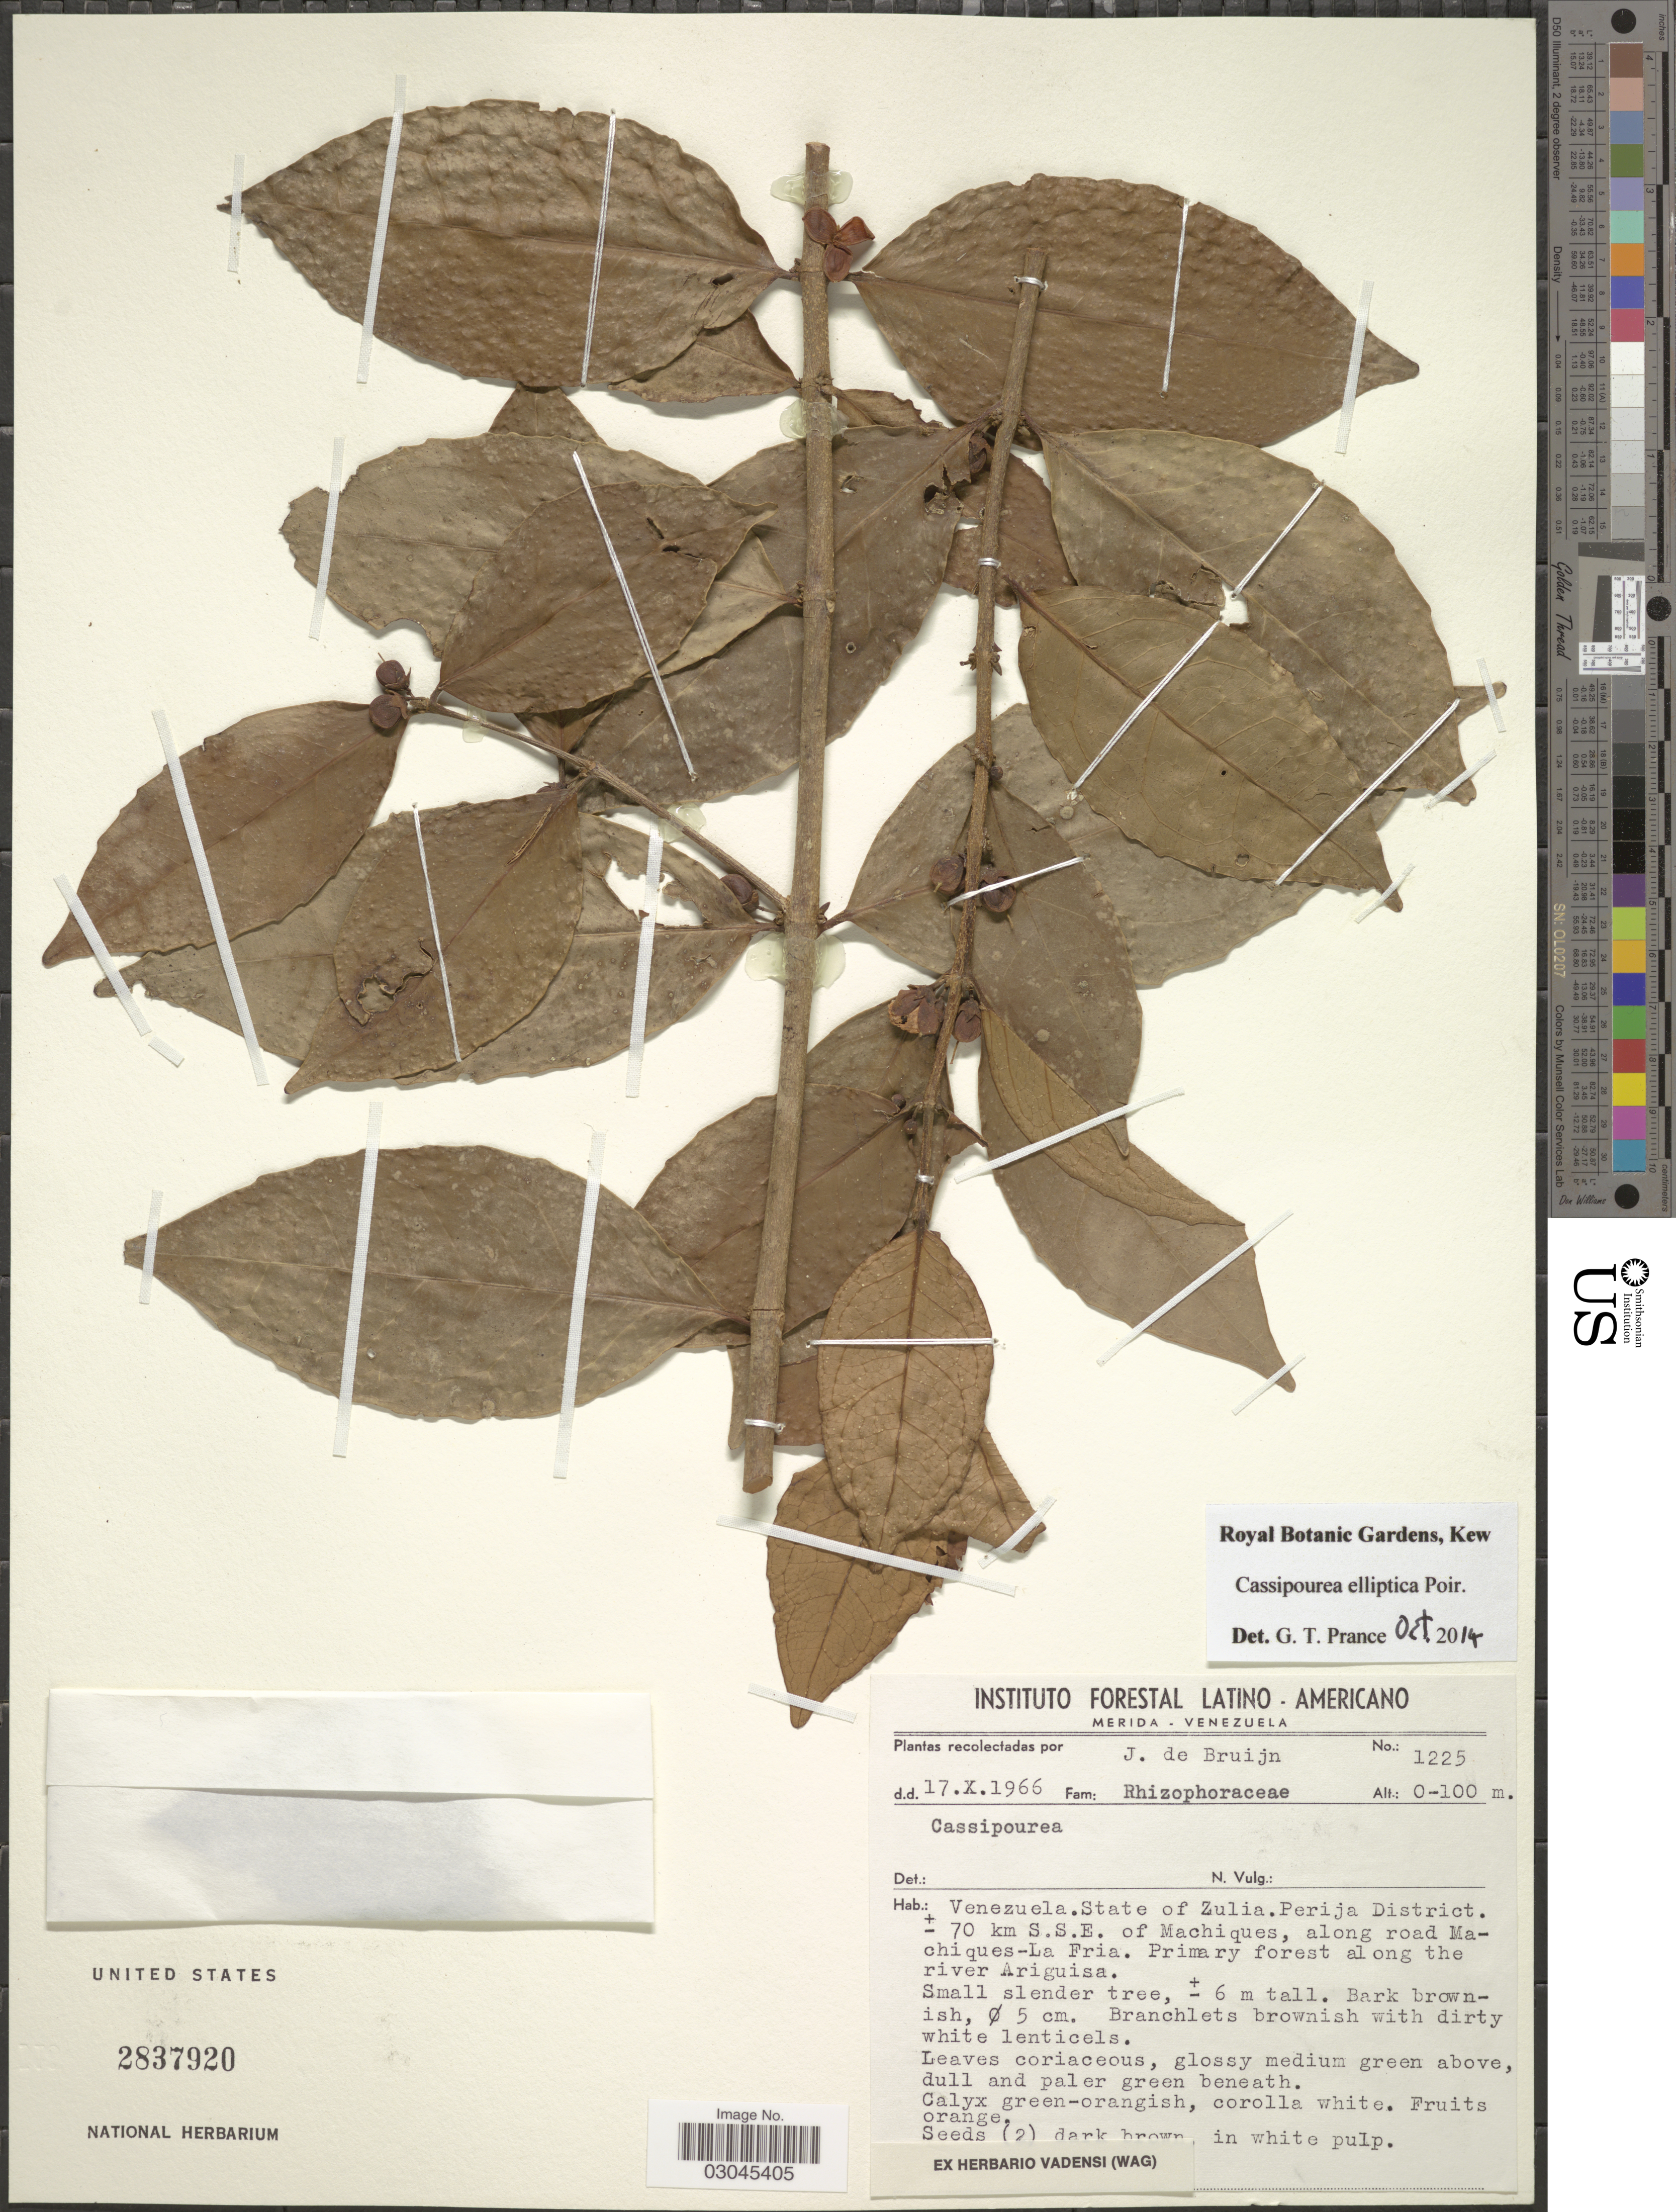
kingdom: Plantae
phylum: Tracheophyta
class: Magnoliopsida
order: Malpighiales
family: Rhizophoraceae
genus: Cassipourea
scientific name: Cassipourea elliptica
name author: (Sw.) Poir.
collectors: J. Bruijn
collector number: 1225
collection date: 1966-10-17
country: Venezuela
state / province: Zulia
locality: State of Zulia. Perija District. ± 70 km S.S.E. of Machiques, along road Machiques-La Fria. Primary forest along the river Ariguisa.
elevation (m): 0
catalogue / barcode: US 2837920